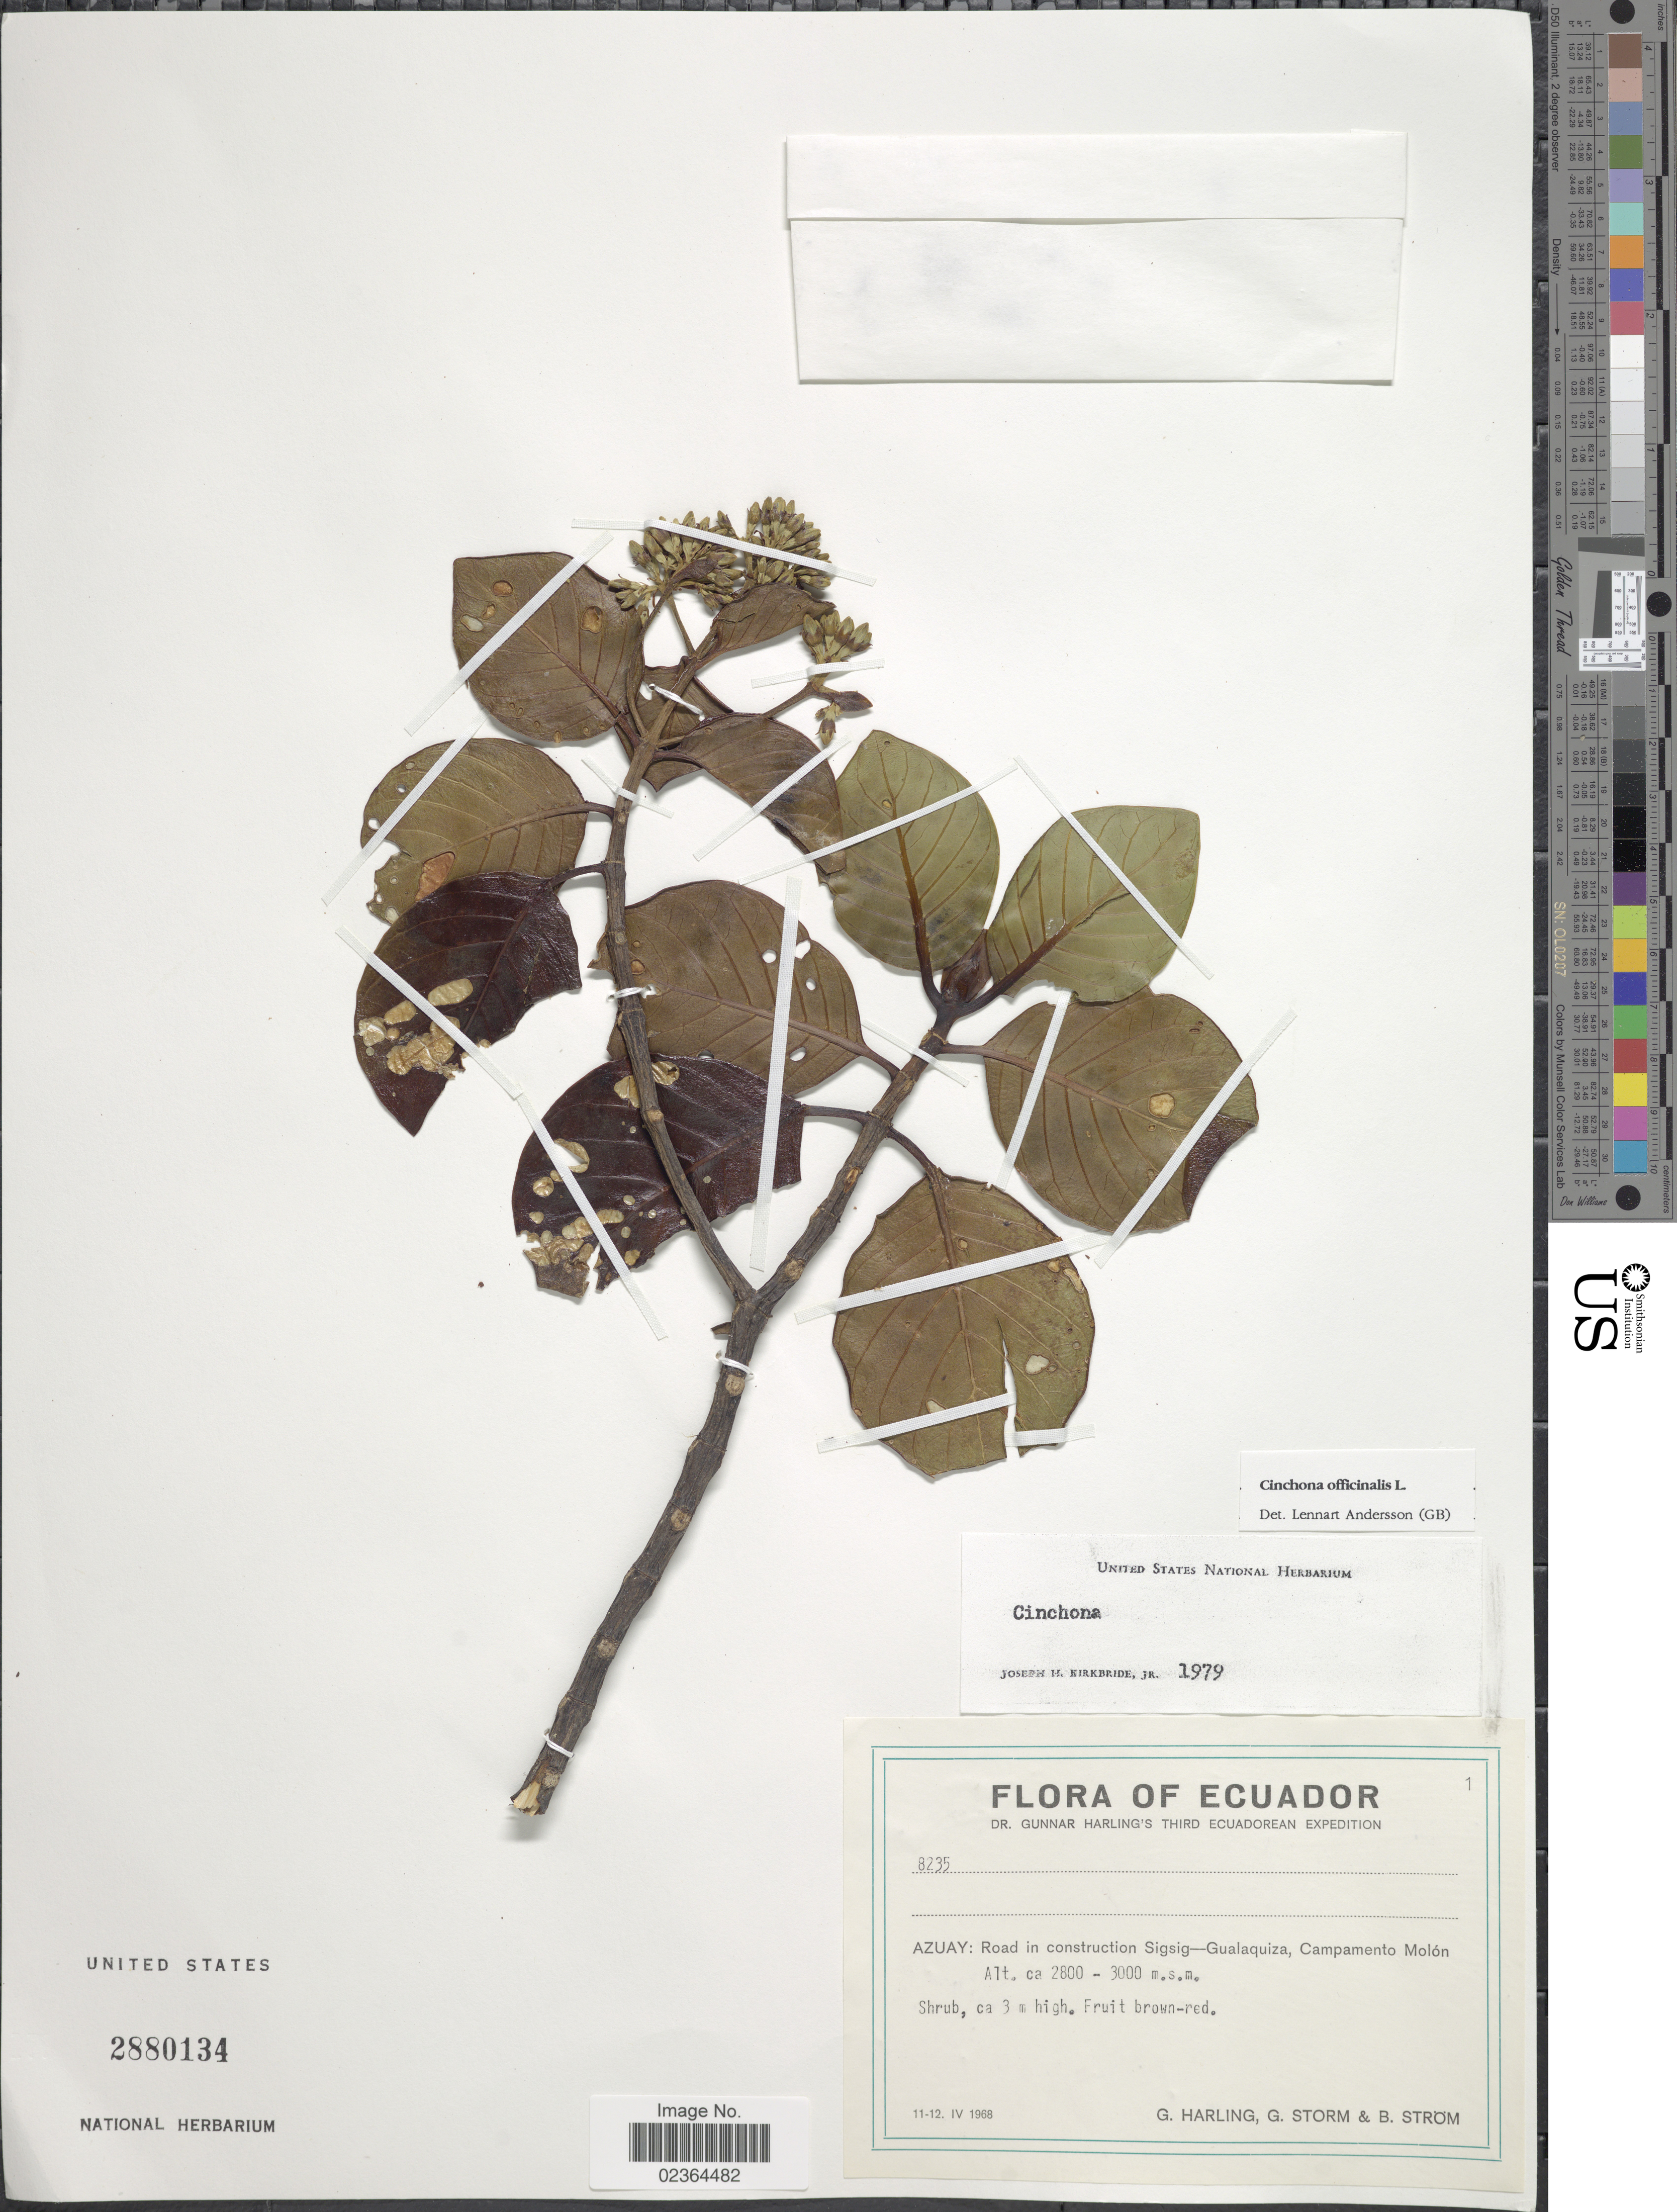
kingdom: Plantae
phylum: Tracheophyta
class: Magnoliopsida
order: Gentianales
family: Rubiaceae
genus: Cinchona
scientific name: Cinchona officinalis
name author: L.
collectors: G. Harling, G. Storm & B. Ström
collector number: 8235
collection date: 1968-04-11/1968-04-12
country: Ecuador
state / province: Azuay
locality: Azuay: Road in construction Sigsig-Gualaquiza, Campamento Molon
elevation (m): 2800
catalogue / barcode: US 2880134